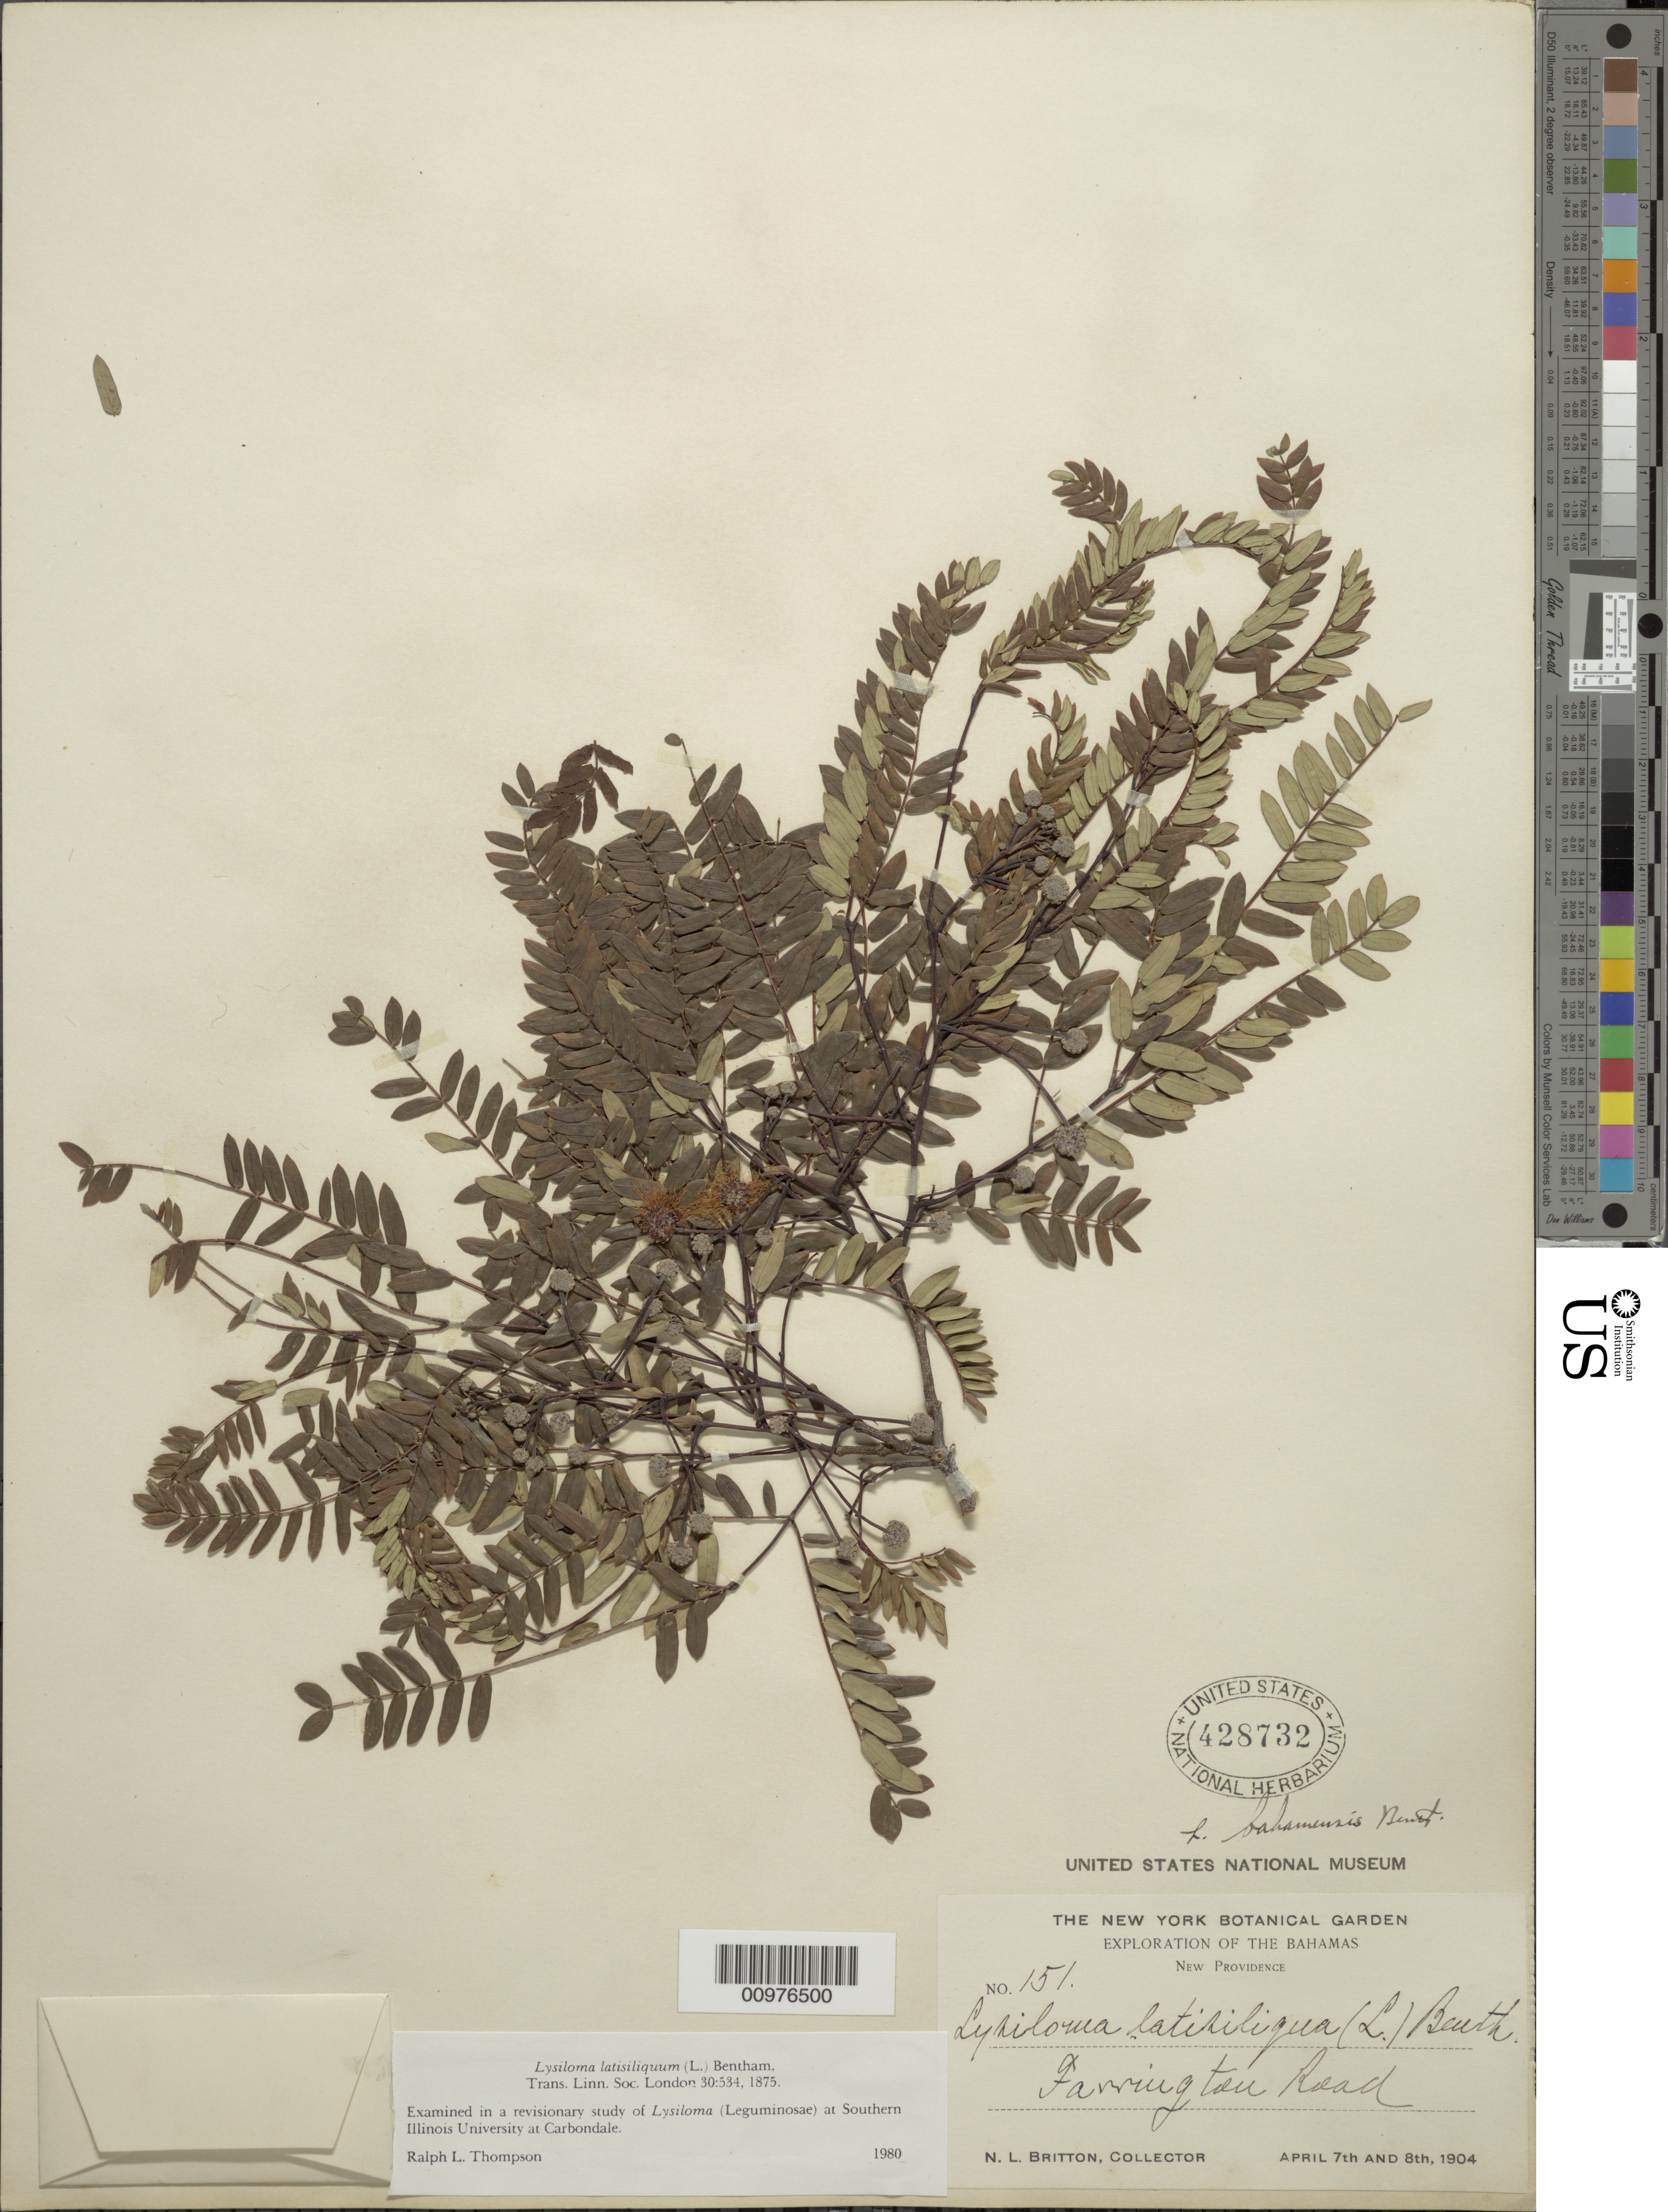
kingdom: Plantae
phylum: Tracheophyta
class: Magnoliopsida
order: Fabales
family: Fabaceae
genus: Lysiloma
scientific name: Lysiloma latisiliquum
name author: (L.) Benth.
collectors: N. Britton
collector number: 151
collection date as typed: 07 Apr 1904 and 08 Apr 1904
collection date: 1904-04-07,1904-04-08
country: Bahamas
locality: New Providence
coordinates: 0 N, 0 E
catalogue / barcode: US 428732